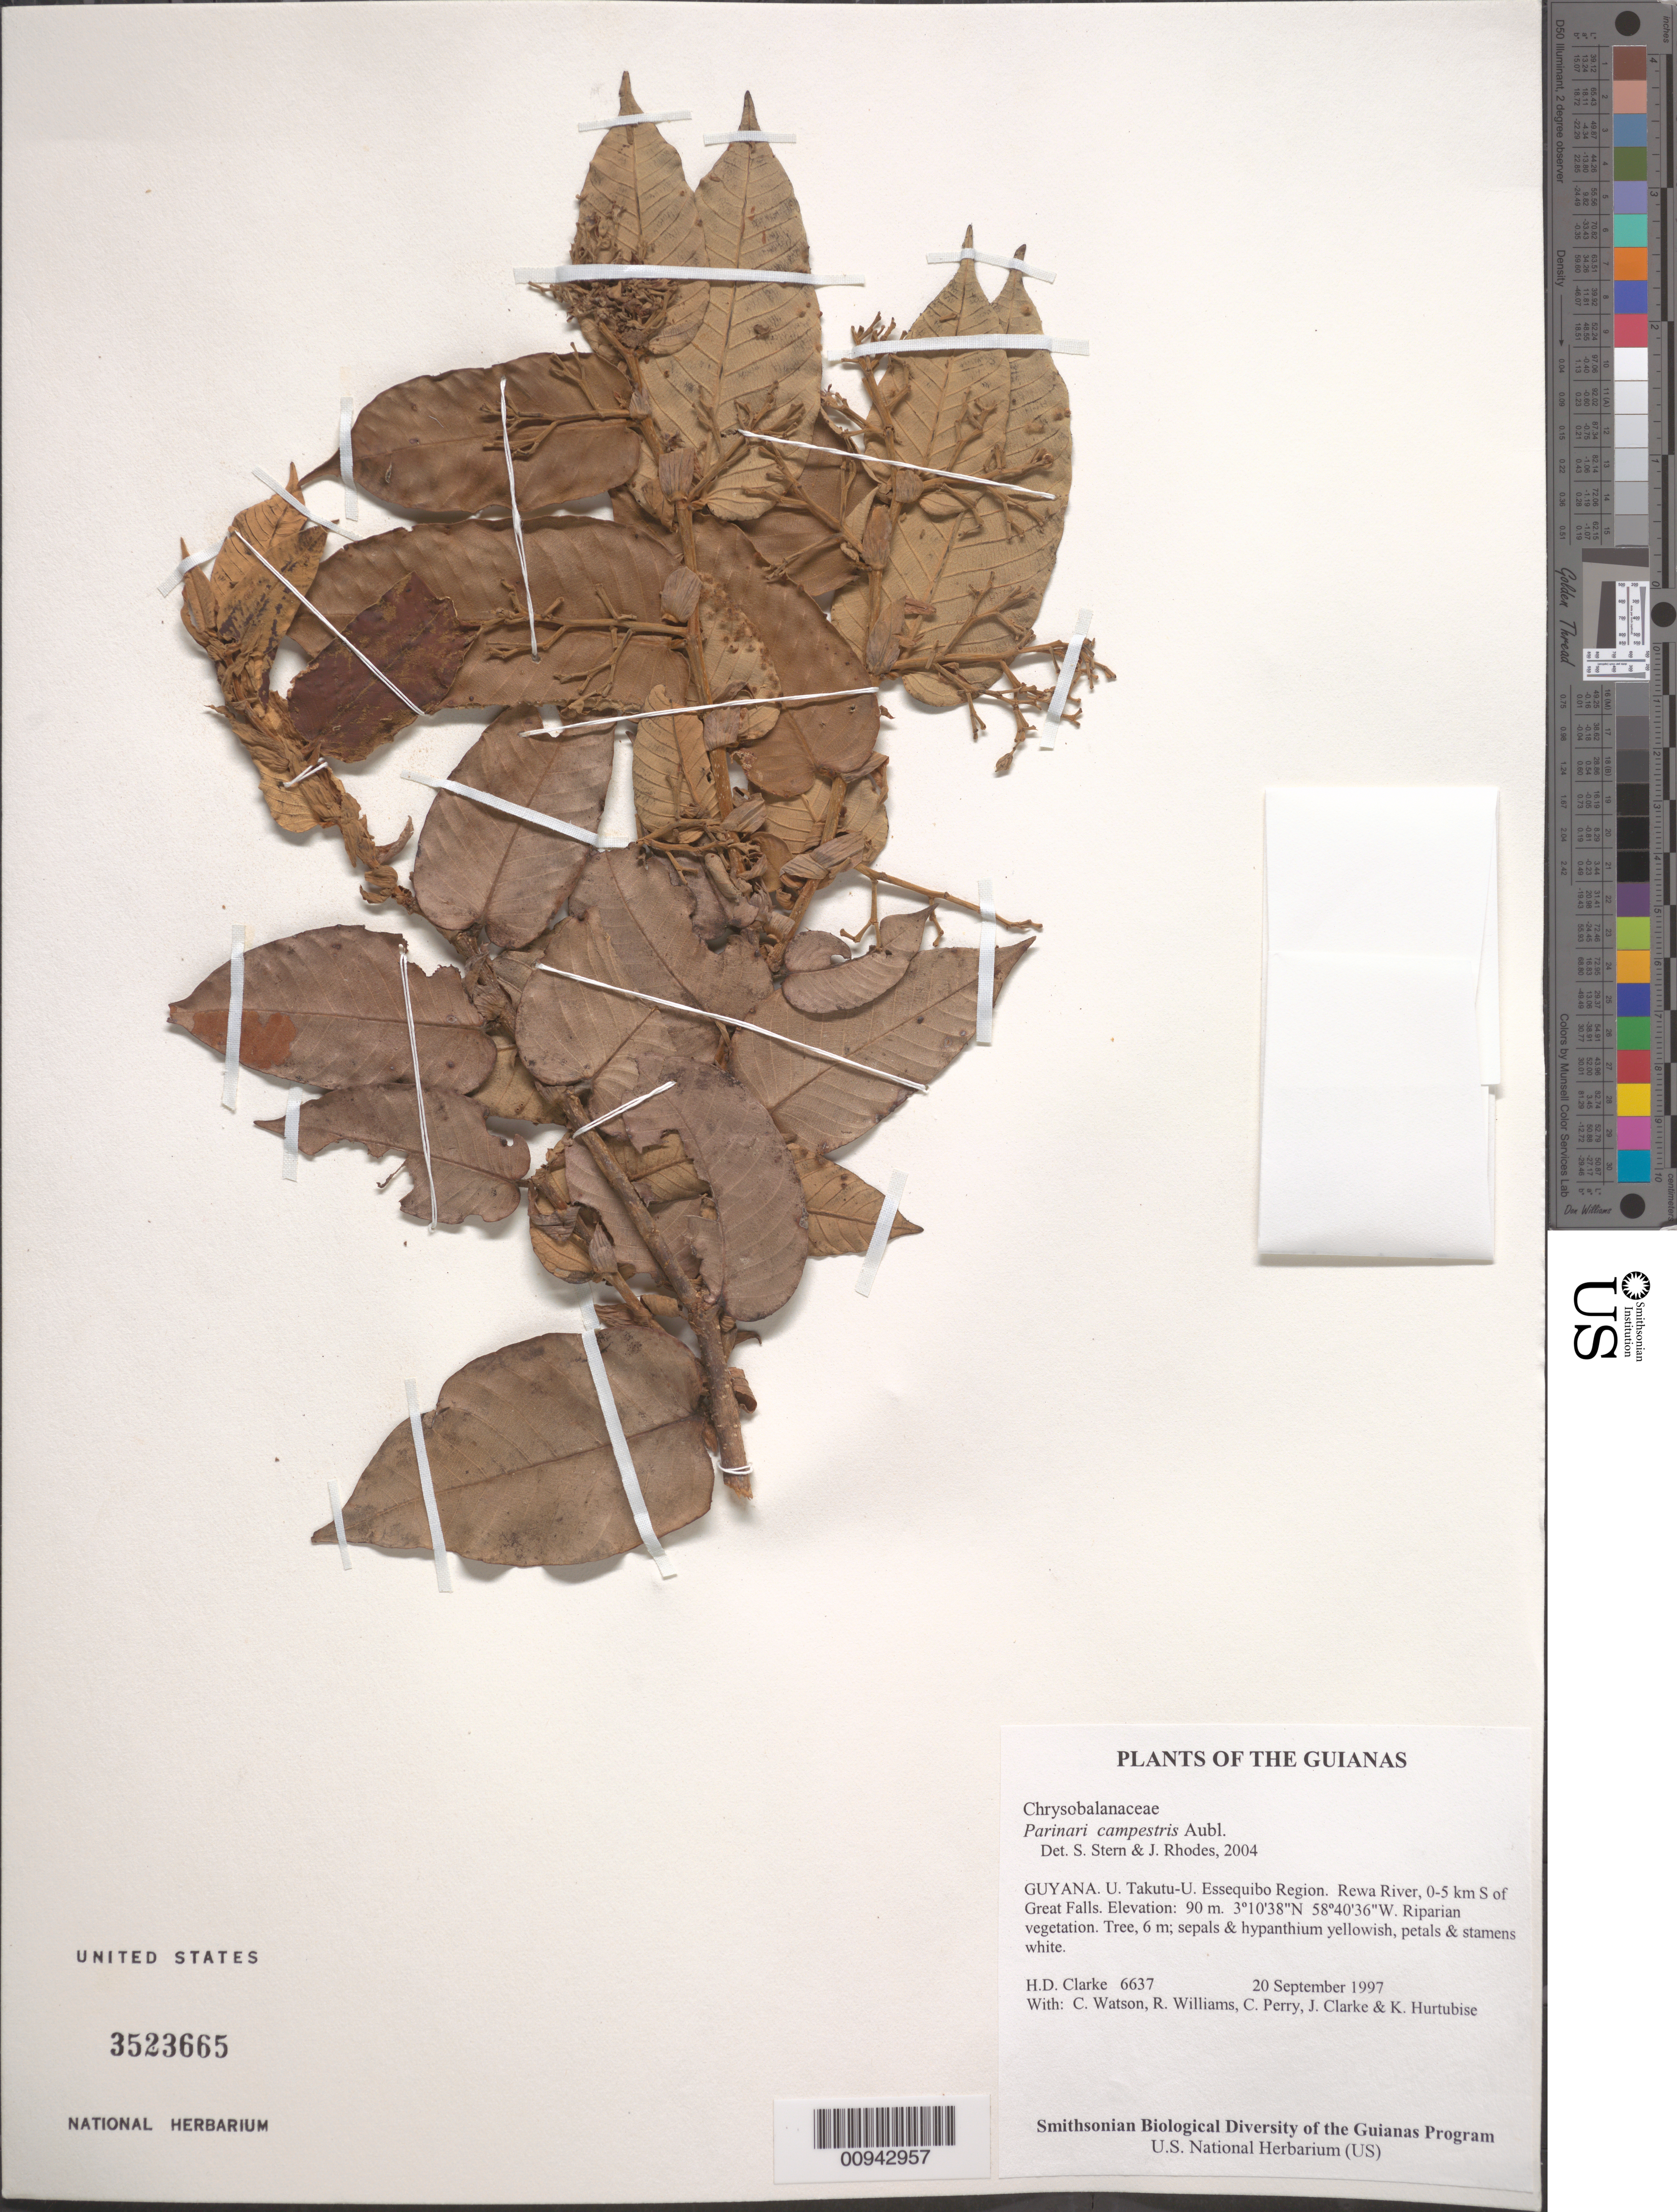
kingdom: Plantae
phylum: Tracheophyta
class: Magnoliopsida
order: Malpighiales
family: Chrysobalanaceae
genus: Parinari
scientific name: Parinari campestris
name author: Aubl.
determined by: Rhodes, J.; Stern, S. R.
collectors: H. D. Clarke, C. Watson, R. Williams, C. Perry, J. Clarke & K. Hurtubise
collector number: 6637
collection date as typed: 20 September 1997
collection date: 1997-09-20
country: Guyana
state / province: U. Takutu-U. Essequibo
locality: Rewa River, 0-5 km S of Great Falls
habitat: Riparian vegetation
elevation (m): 90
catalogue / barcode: US 3523665